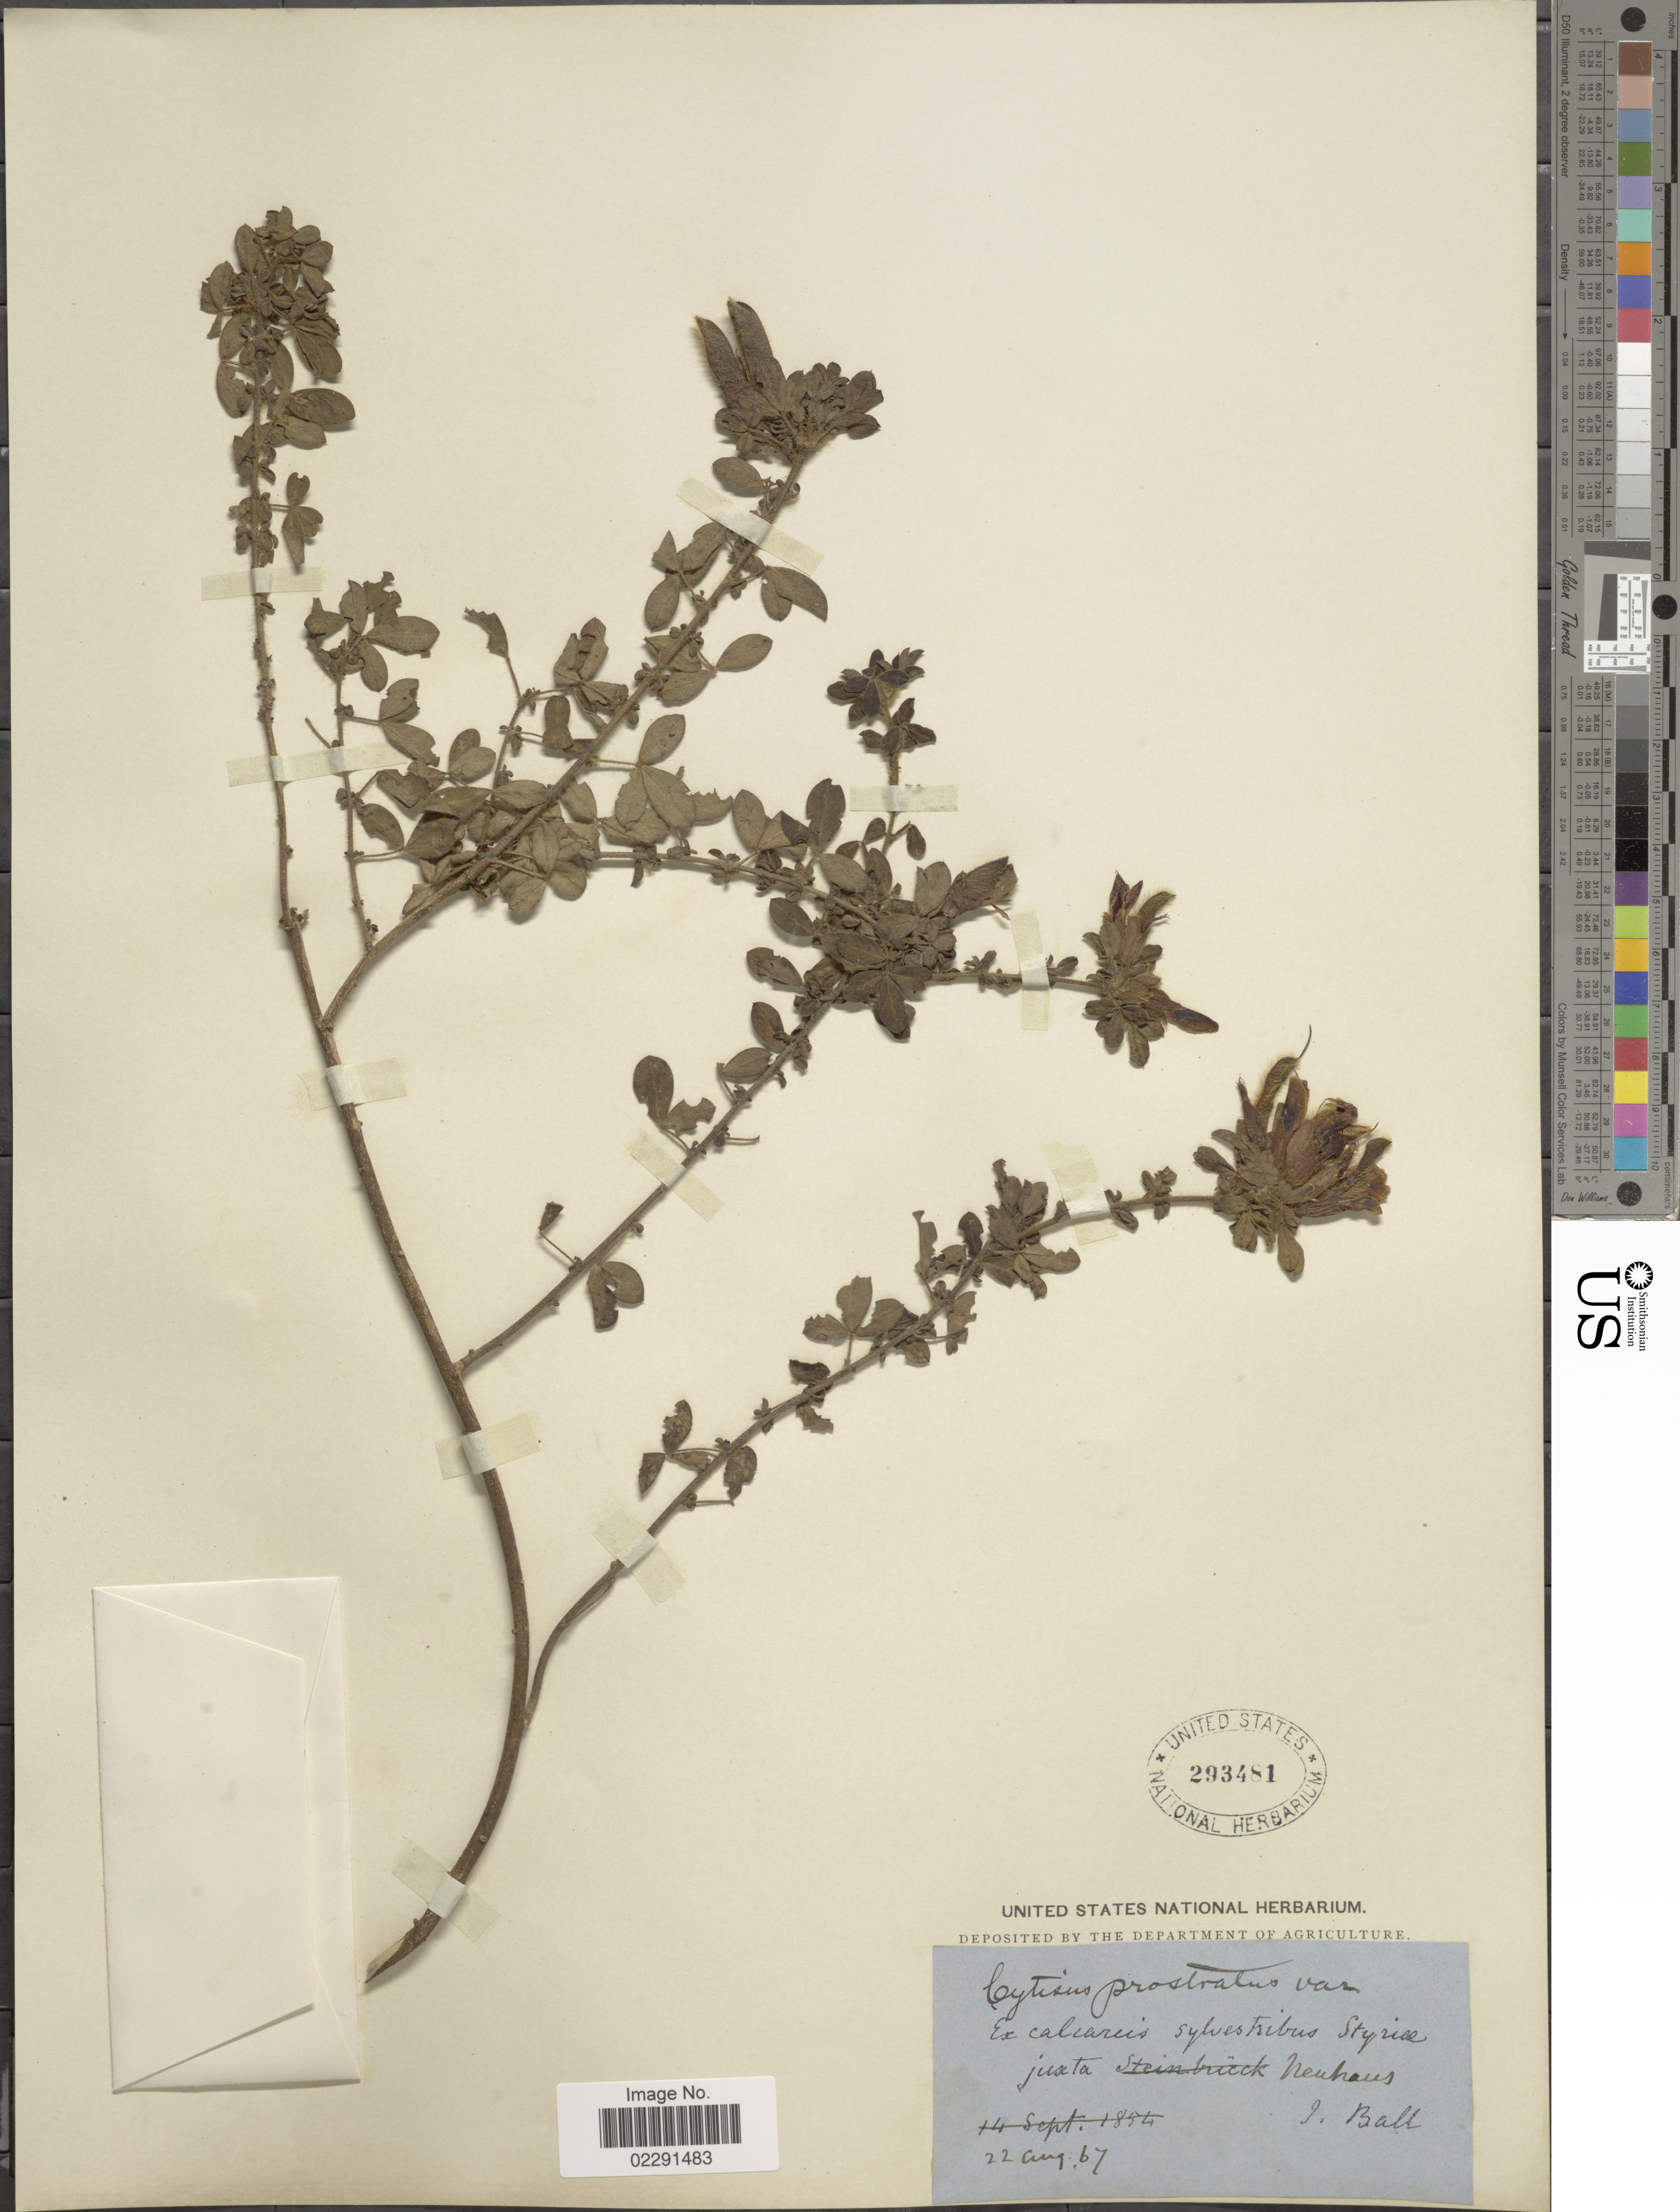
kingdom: Plantae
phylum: Tracheophyta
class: Magnoliopsida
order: Fabales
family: Fabaceae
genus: Cytisus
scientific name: Cytisus decumbens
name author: (Durande) Spach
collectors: J. Ball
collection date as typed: Transcribed d/m/y: 22/8/67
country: Austria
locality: Ex calcaries sylvestribus Styriae juxta Neuhaus.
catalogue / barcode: US 293481